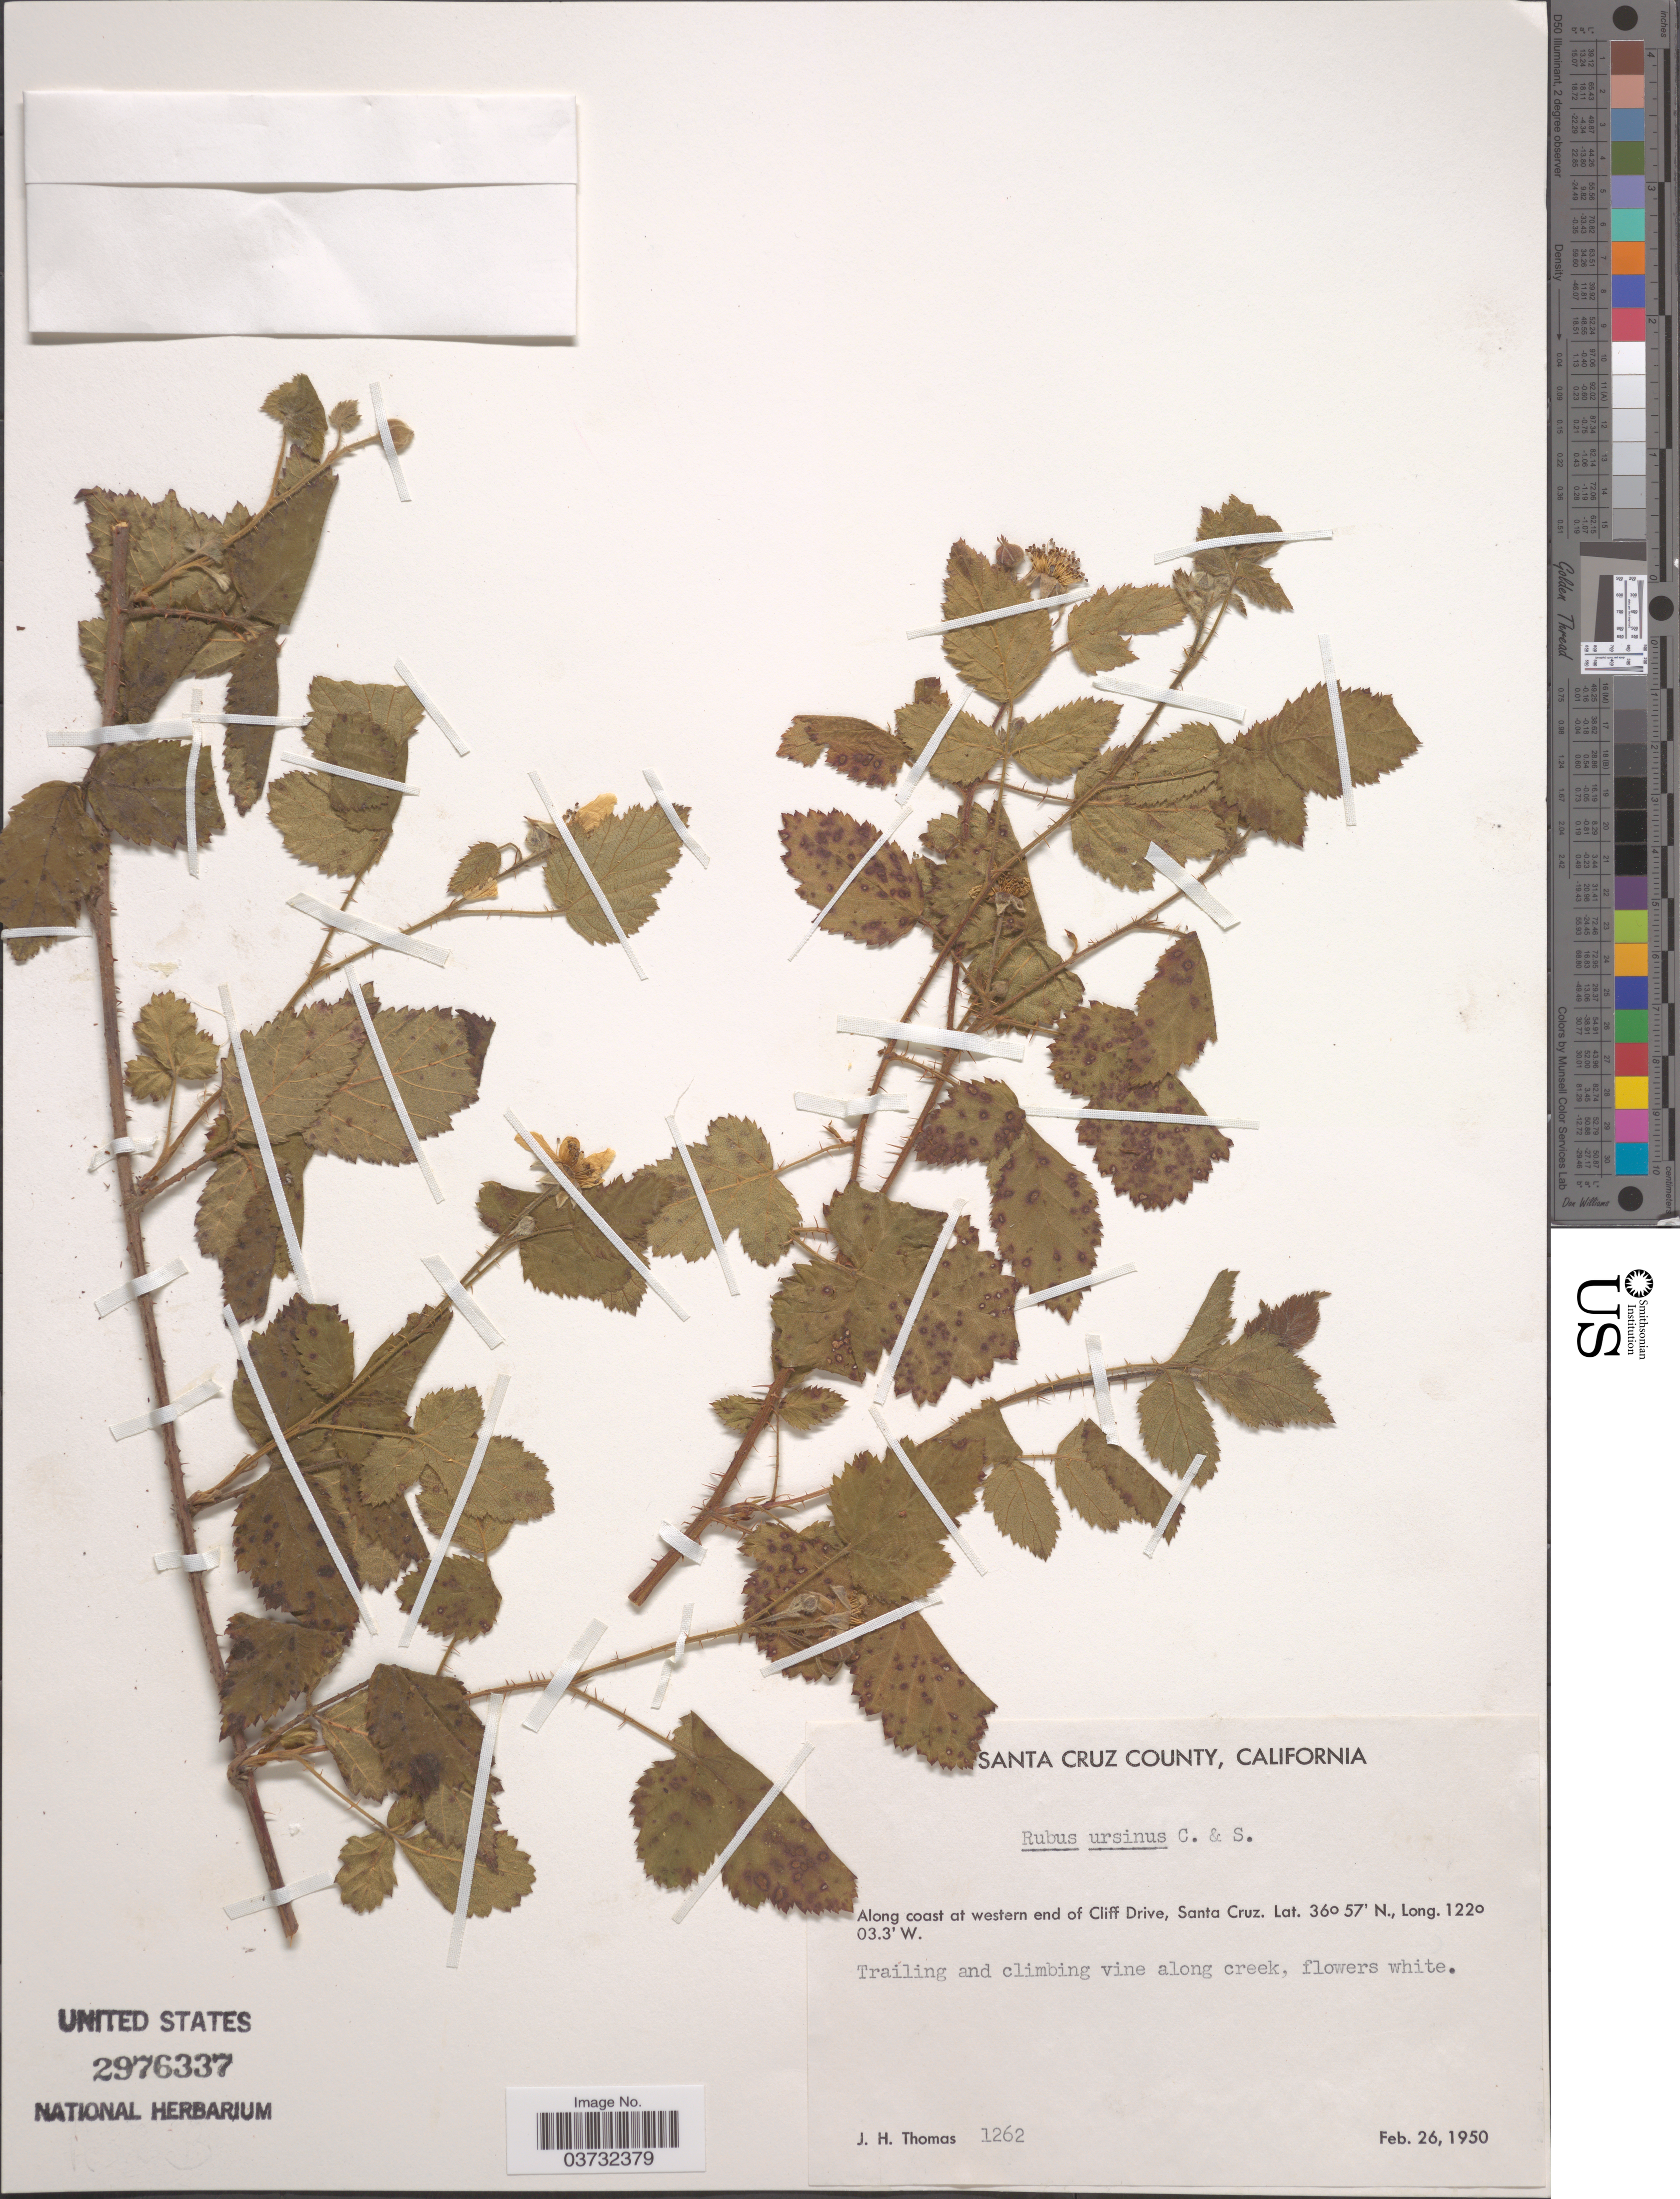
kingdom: Plantae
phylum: Tracheophyta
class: Magnoliopsida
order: Rosales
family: Rosaceae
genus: Rubus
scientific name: Rubus ursinus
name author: (Schltdl.) Cham.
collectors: J. H. Thomas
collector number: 1262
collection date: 1950-02-26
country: United States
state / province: California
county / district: Santa Cruz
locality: Santa Cruz County. Along coast at western end of Cliff Drive, Santa Cruz. Along creek.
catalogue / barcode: US 2976337